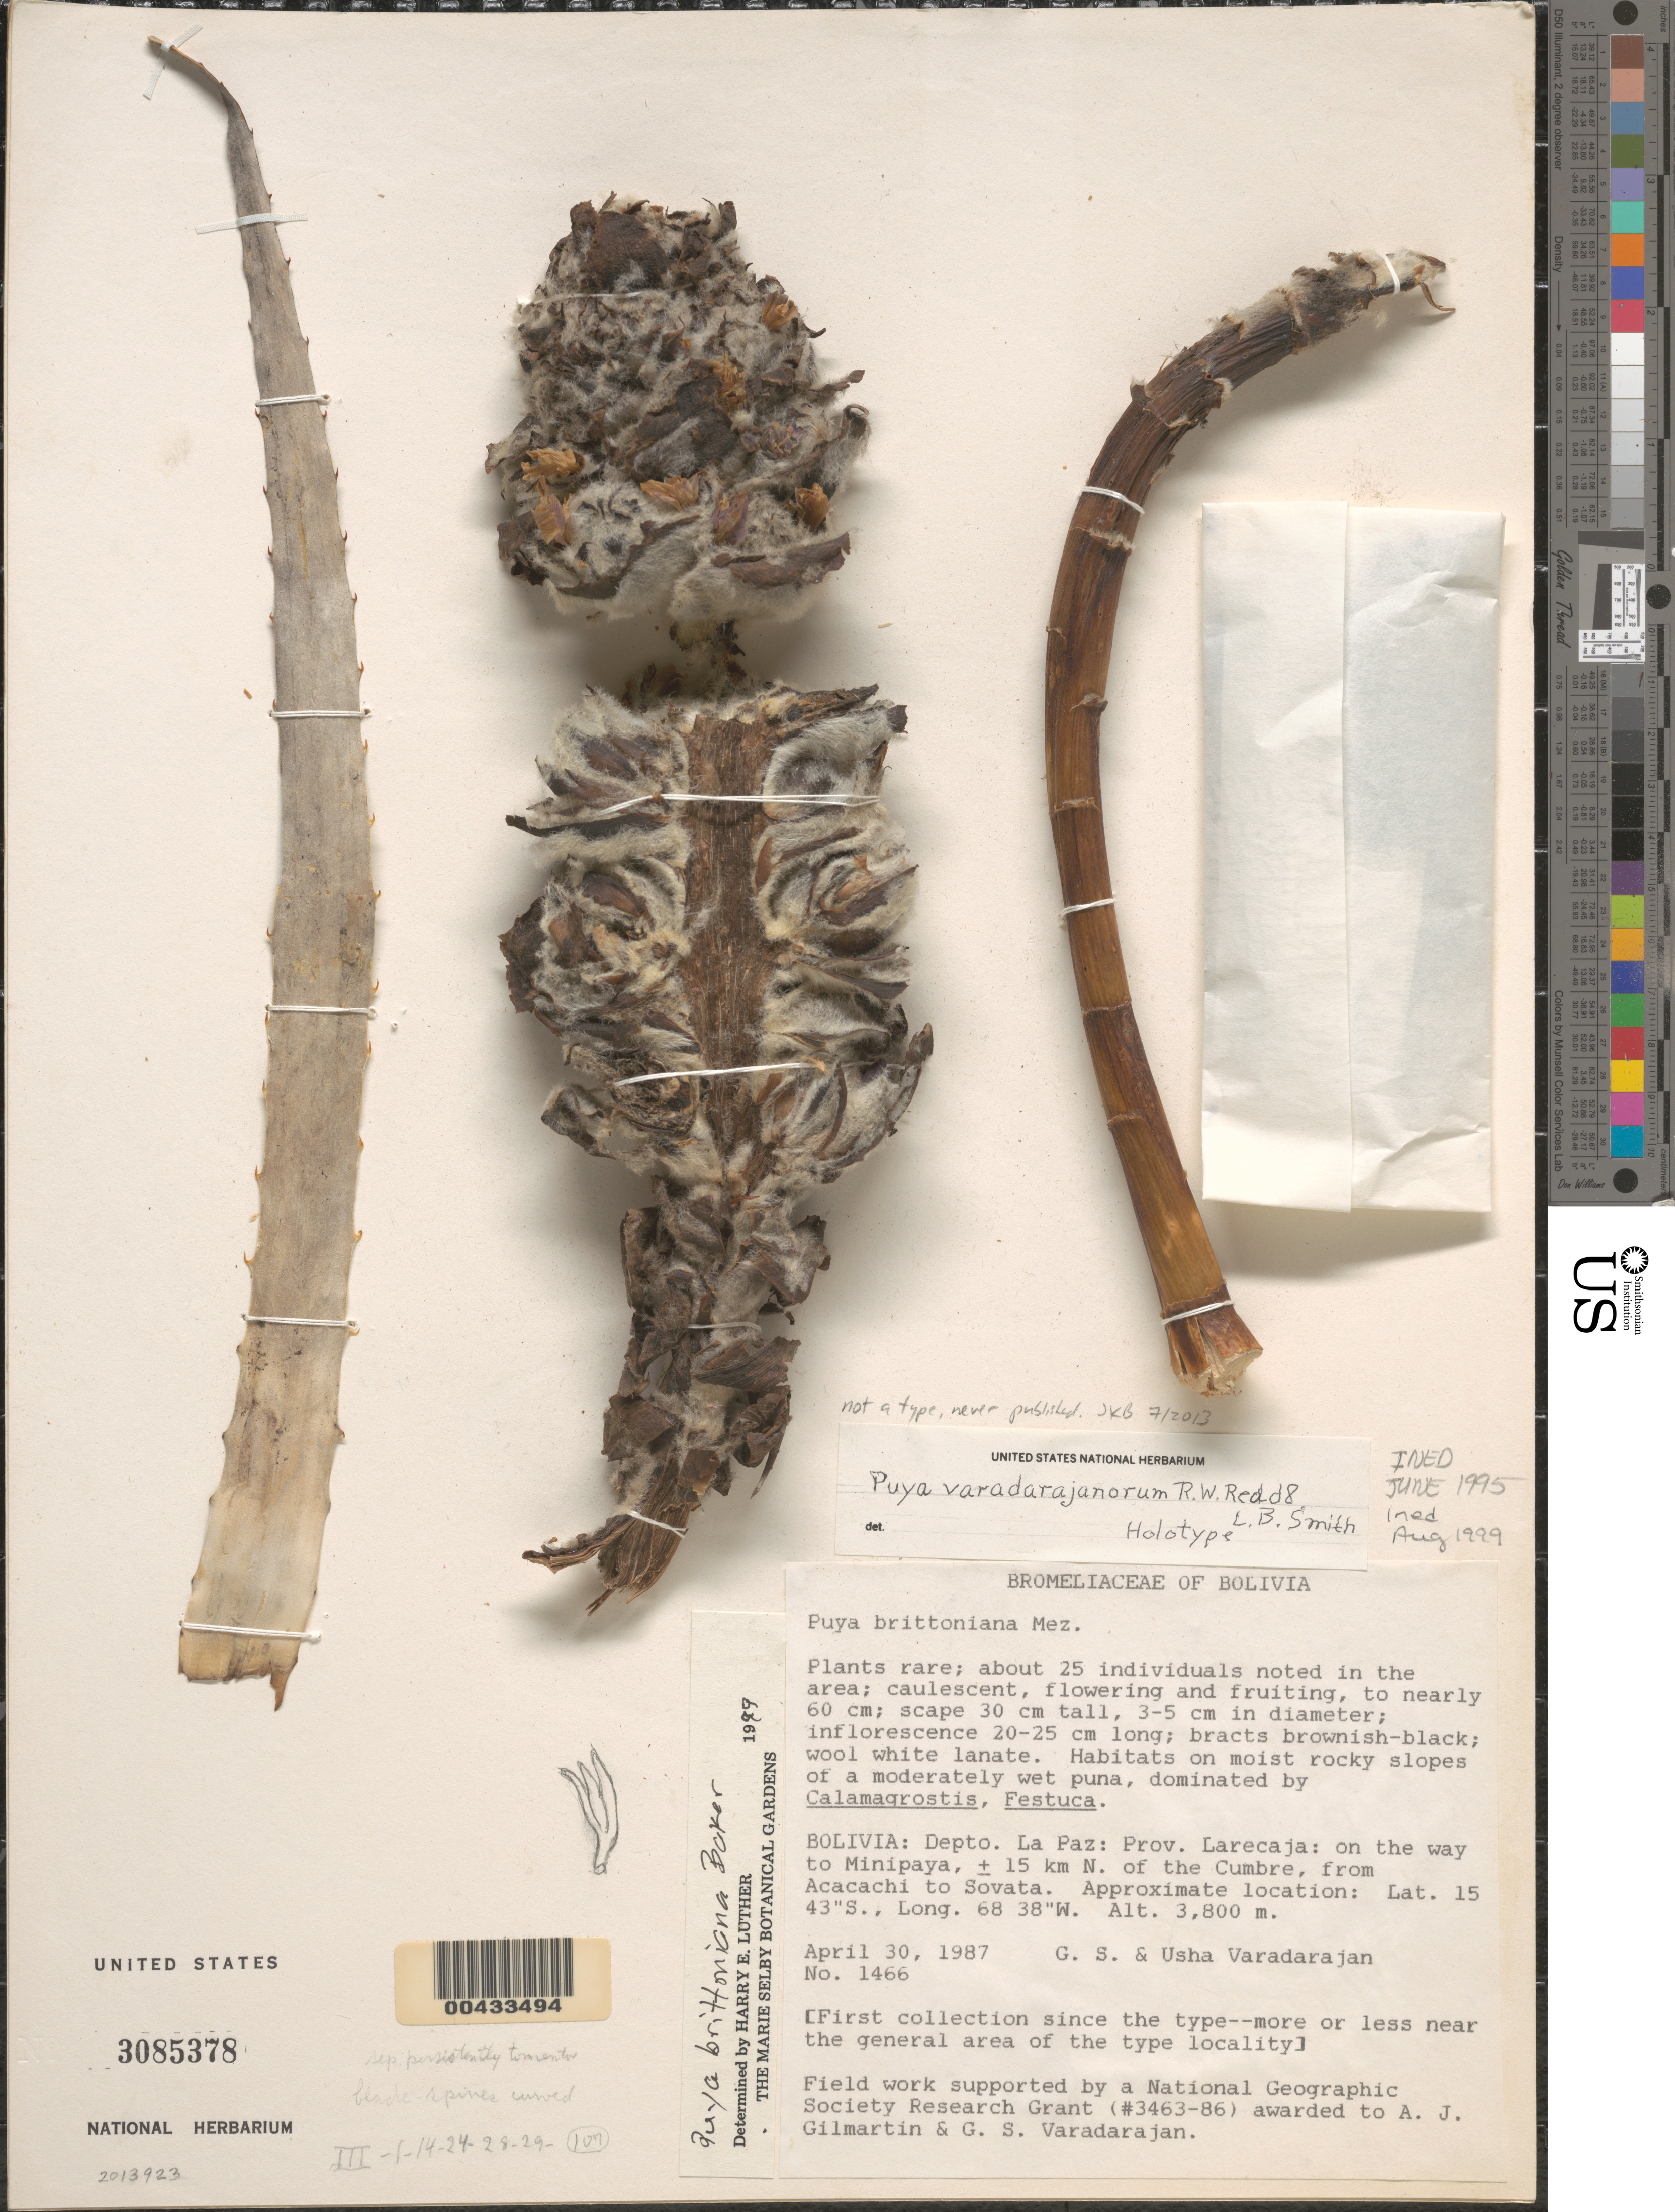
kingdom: Plantae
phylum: Tracheophyta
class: Liliopsida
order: Poales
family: Bromeliaceae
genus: Puya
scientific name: Puya brittoniana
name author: Baker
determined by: Luther, Harry E.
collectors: G. S. Varadarajan & U. Varadarajan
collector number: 1466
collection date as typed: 30 Apr 1987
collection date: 1987-04-30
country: Bolivia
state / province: La Paz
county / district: Larecaja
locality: Way to Minipaya, ca. 15 km N of Cumbe, from Acacachi to Sovata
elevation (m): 3800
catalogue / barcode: US 3085378